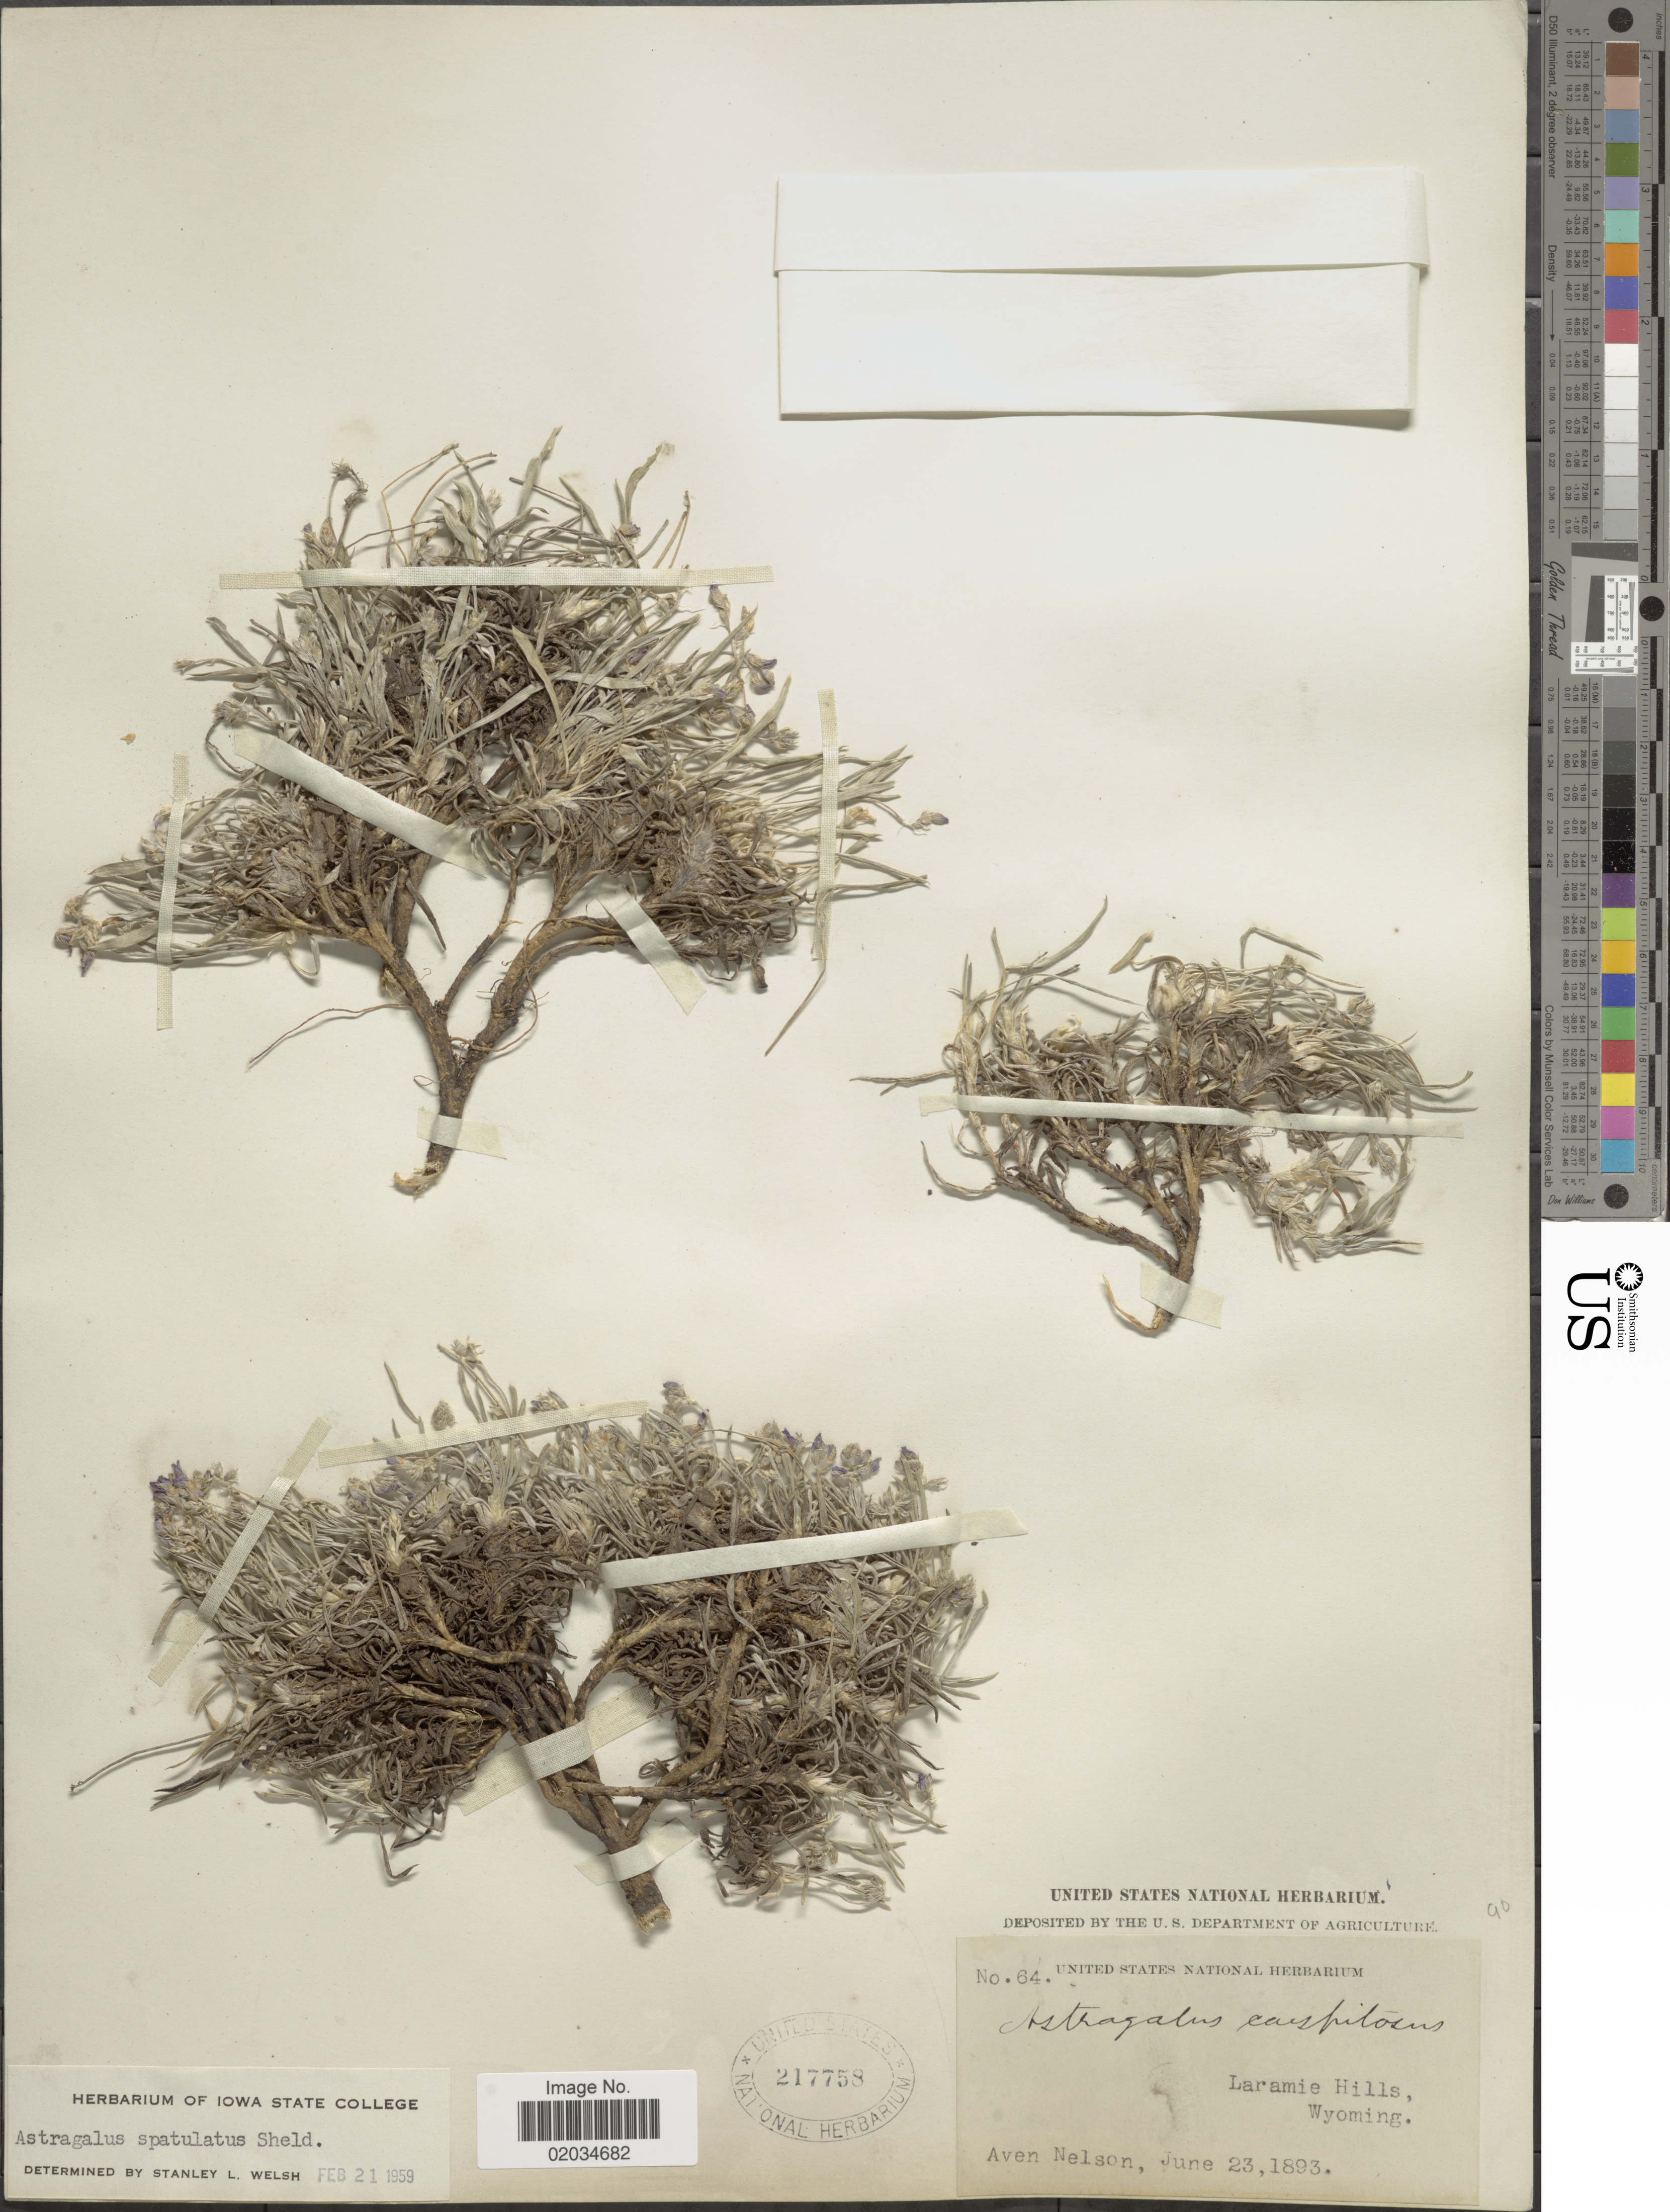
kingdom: Plantae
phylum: Tracheophyta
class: Magnoliopsida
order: Fabales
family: Fabaceae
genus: Astragalus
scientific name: Astragalus spatulatus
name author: E. Sheld.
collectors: A. Nelson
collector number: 64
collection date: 1893-06-23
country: United States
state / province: Wyoming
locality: Laramie Hills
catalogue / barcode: US 217758